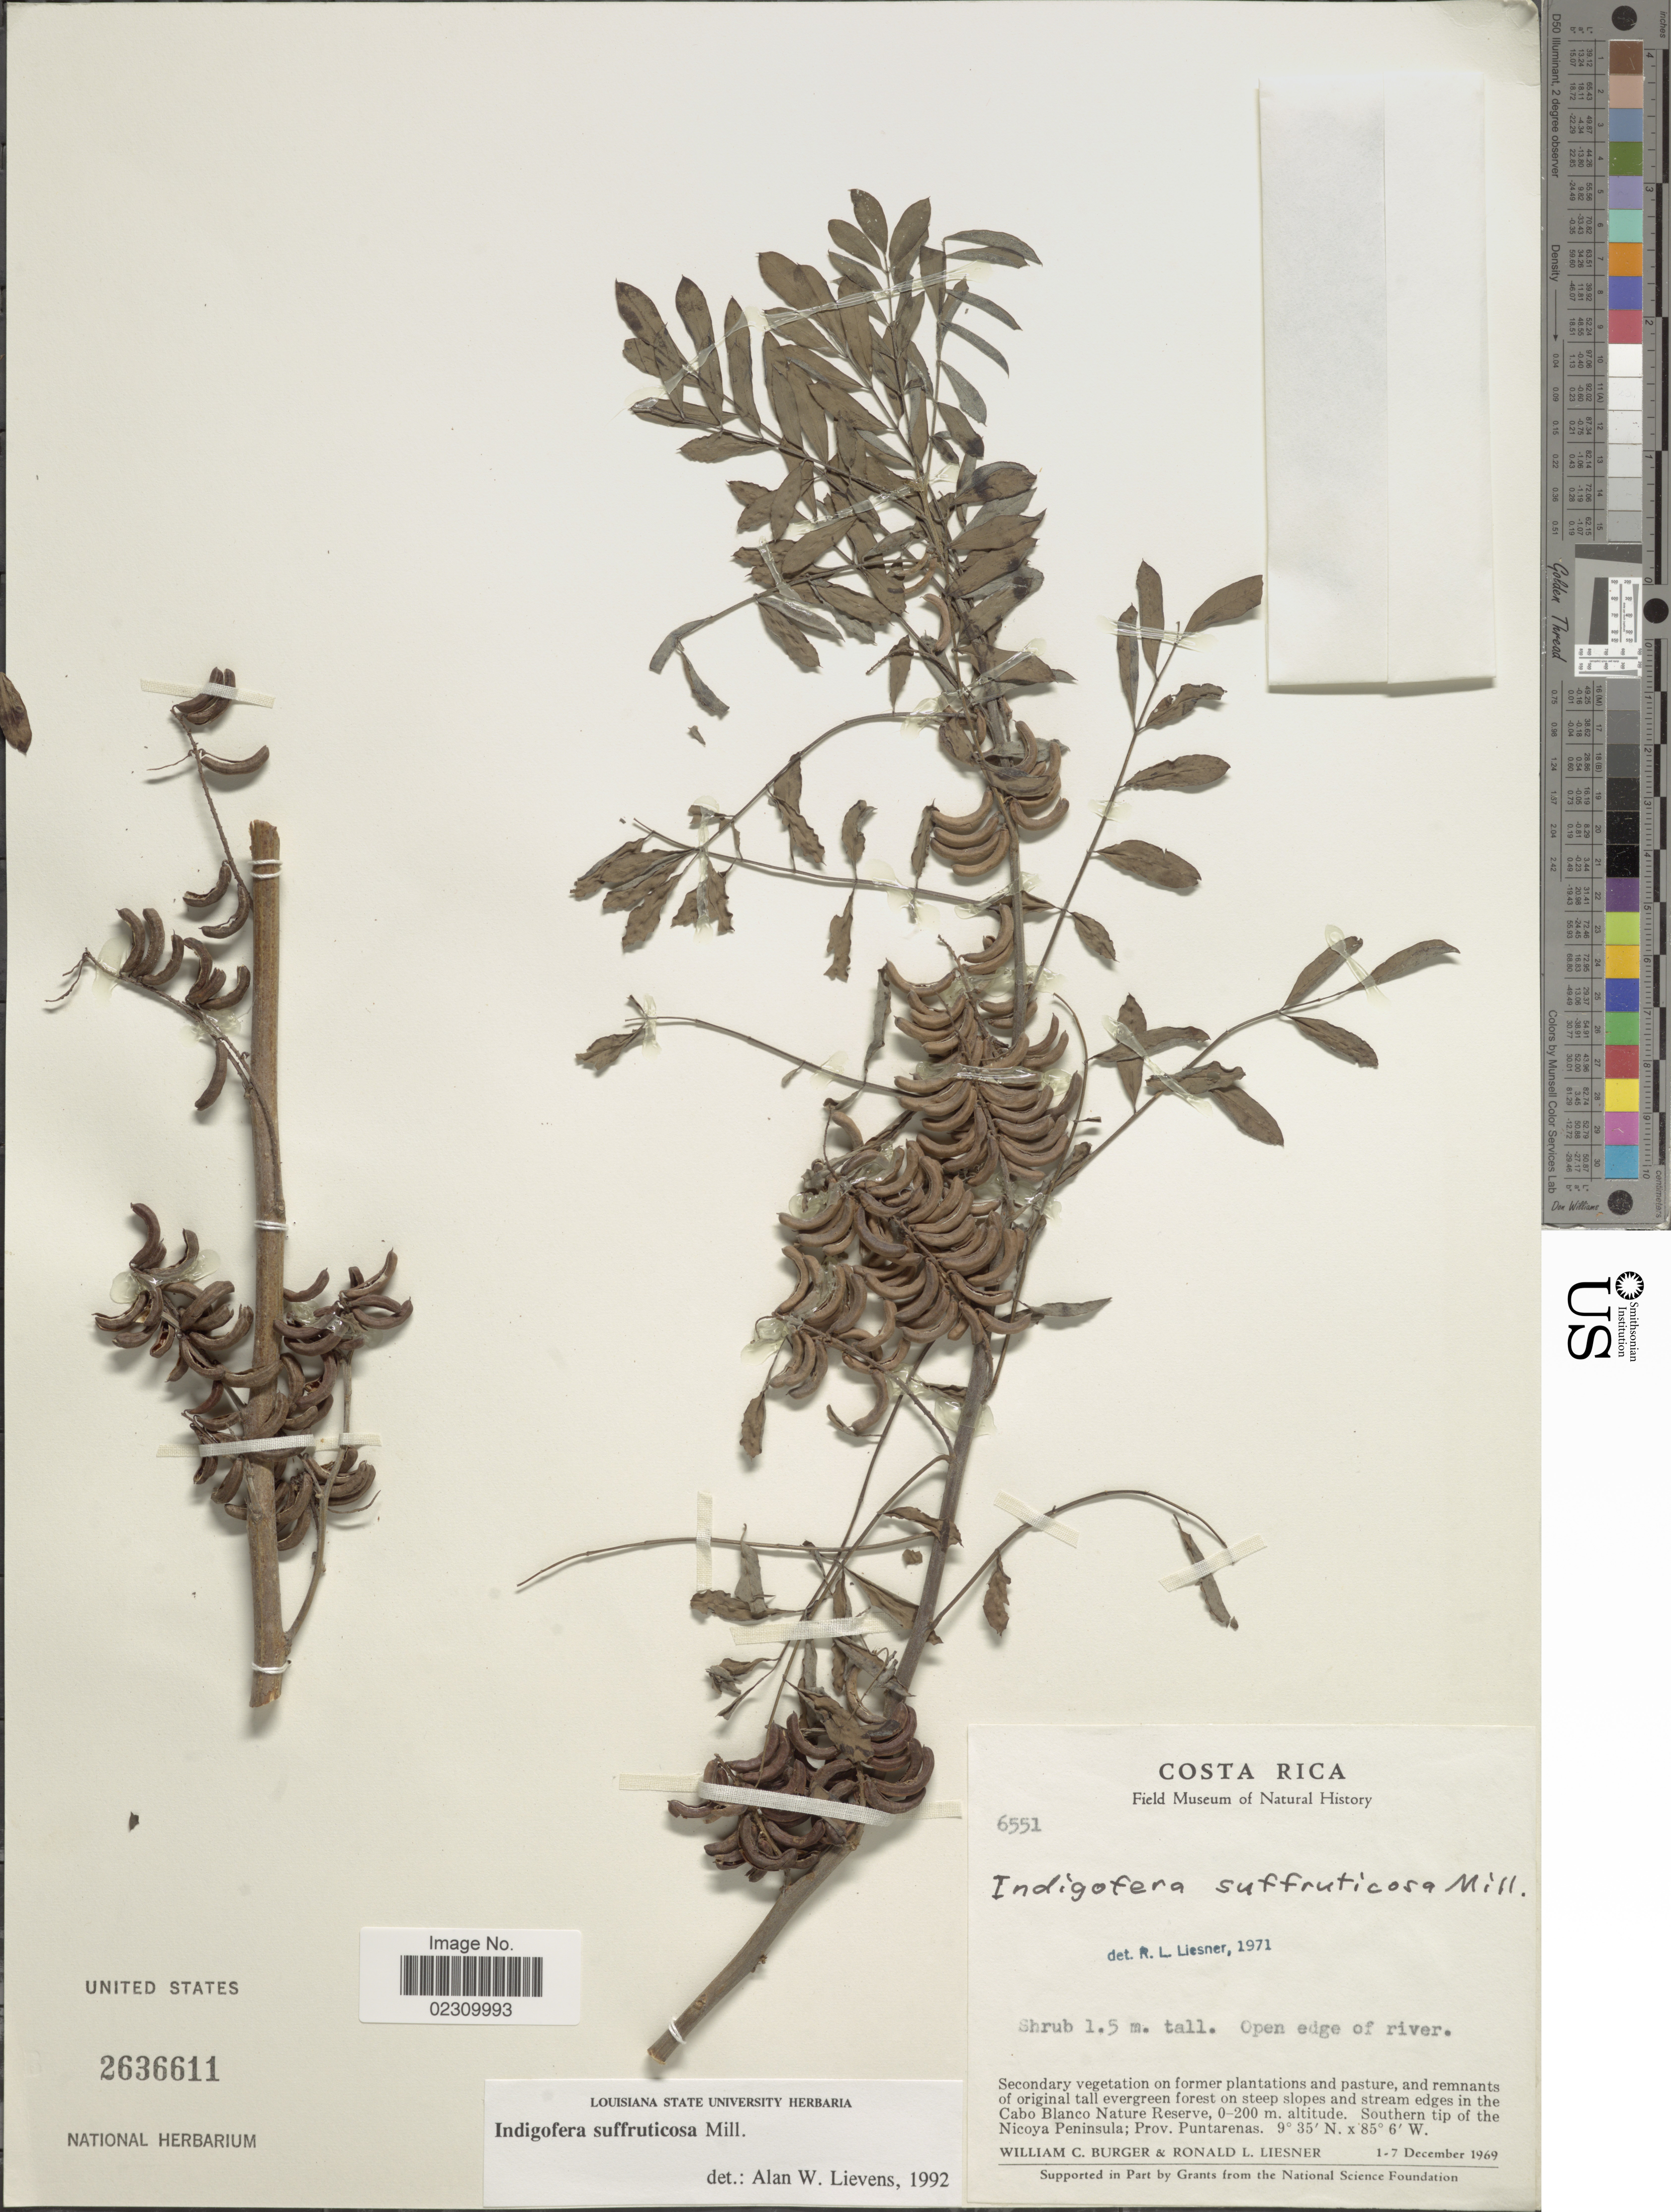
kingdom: Plantae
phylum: Tracheophyta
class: Magnoliopsida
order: Fabales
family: Fabaceae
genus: Indigofera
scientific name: Indigofera suffruticosa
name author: Mill.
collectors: W. Burger & R. L. Liesner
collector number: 6551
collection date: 1969-12-01/1969-12-07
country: Costa Rica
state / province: Puntarenas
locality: Cabo Blanco Nature Reserve, Southern tip of the Nicoya Peninsula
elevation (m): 0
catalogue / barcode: US 2636611